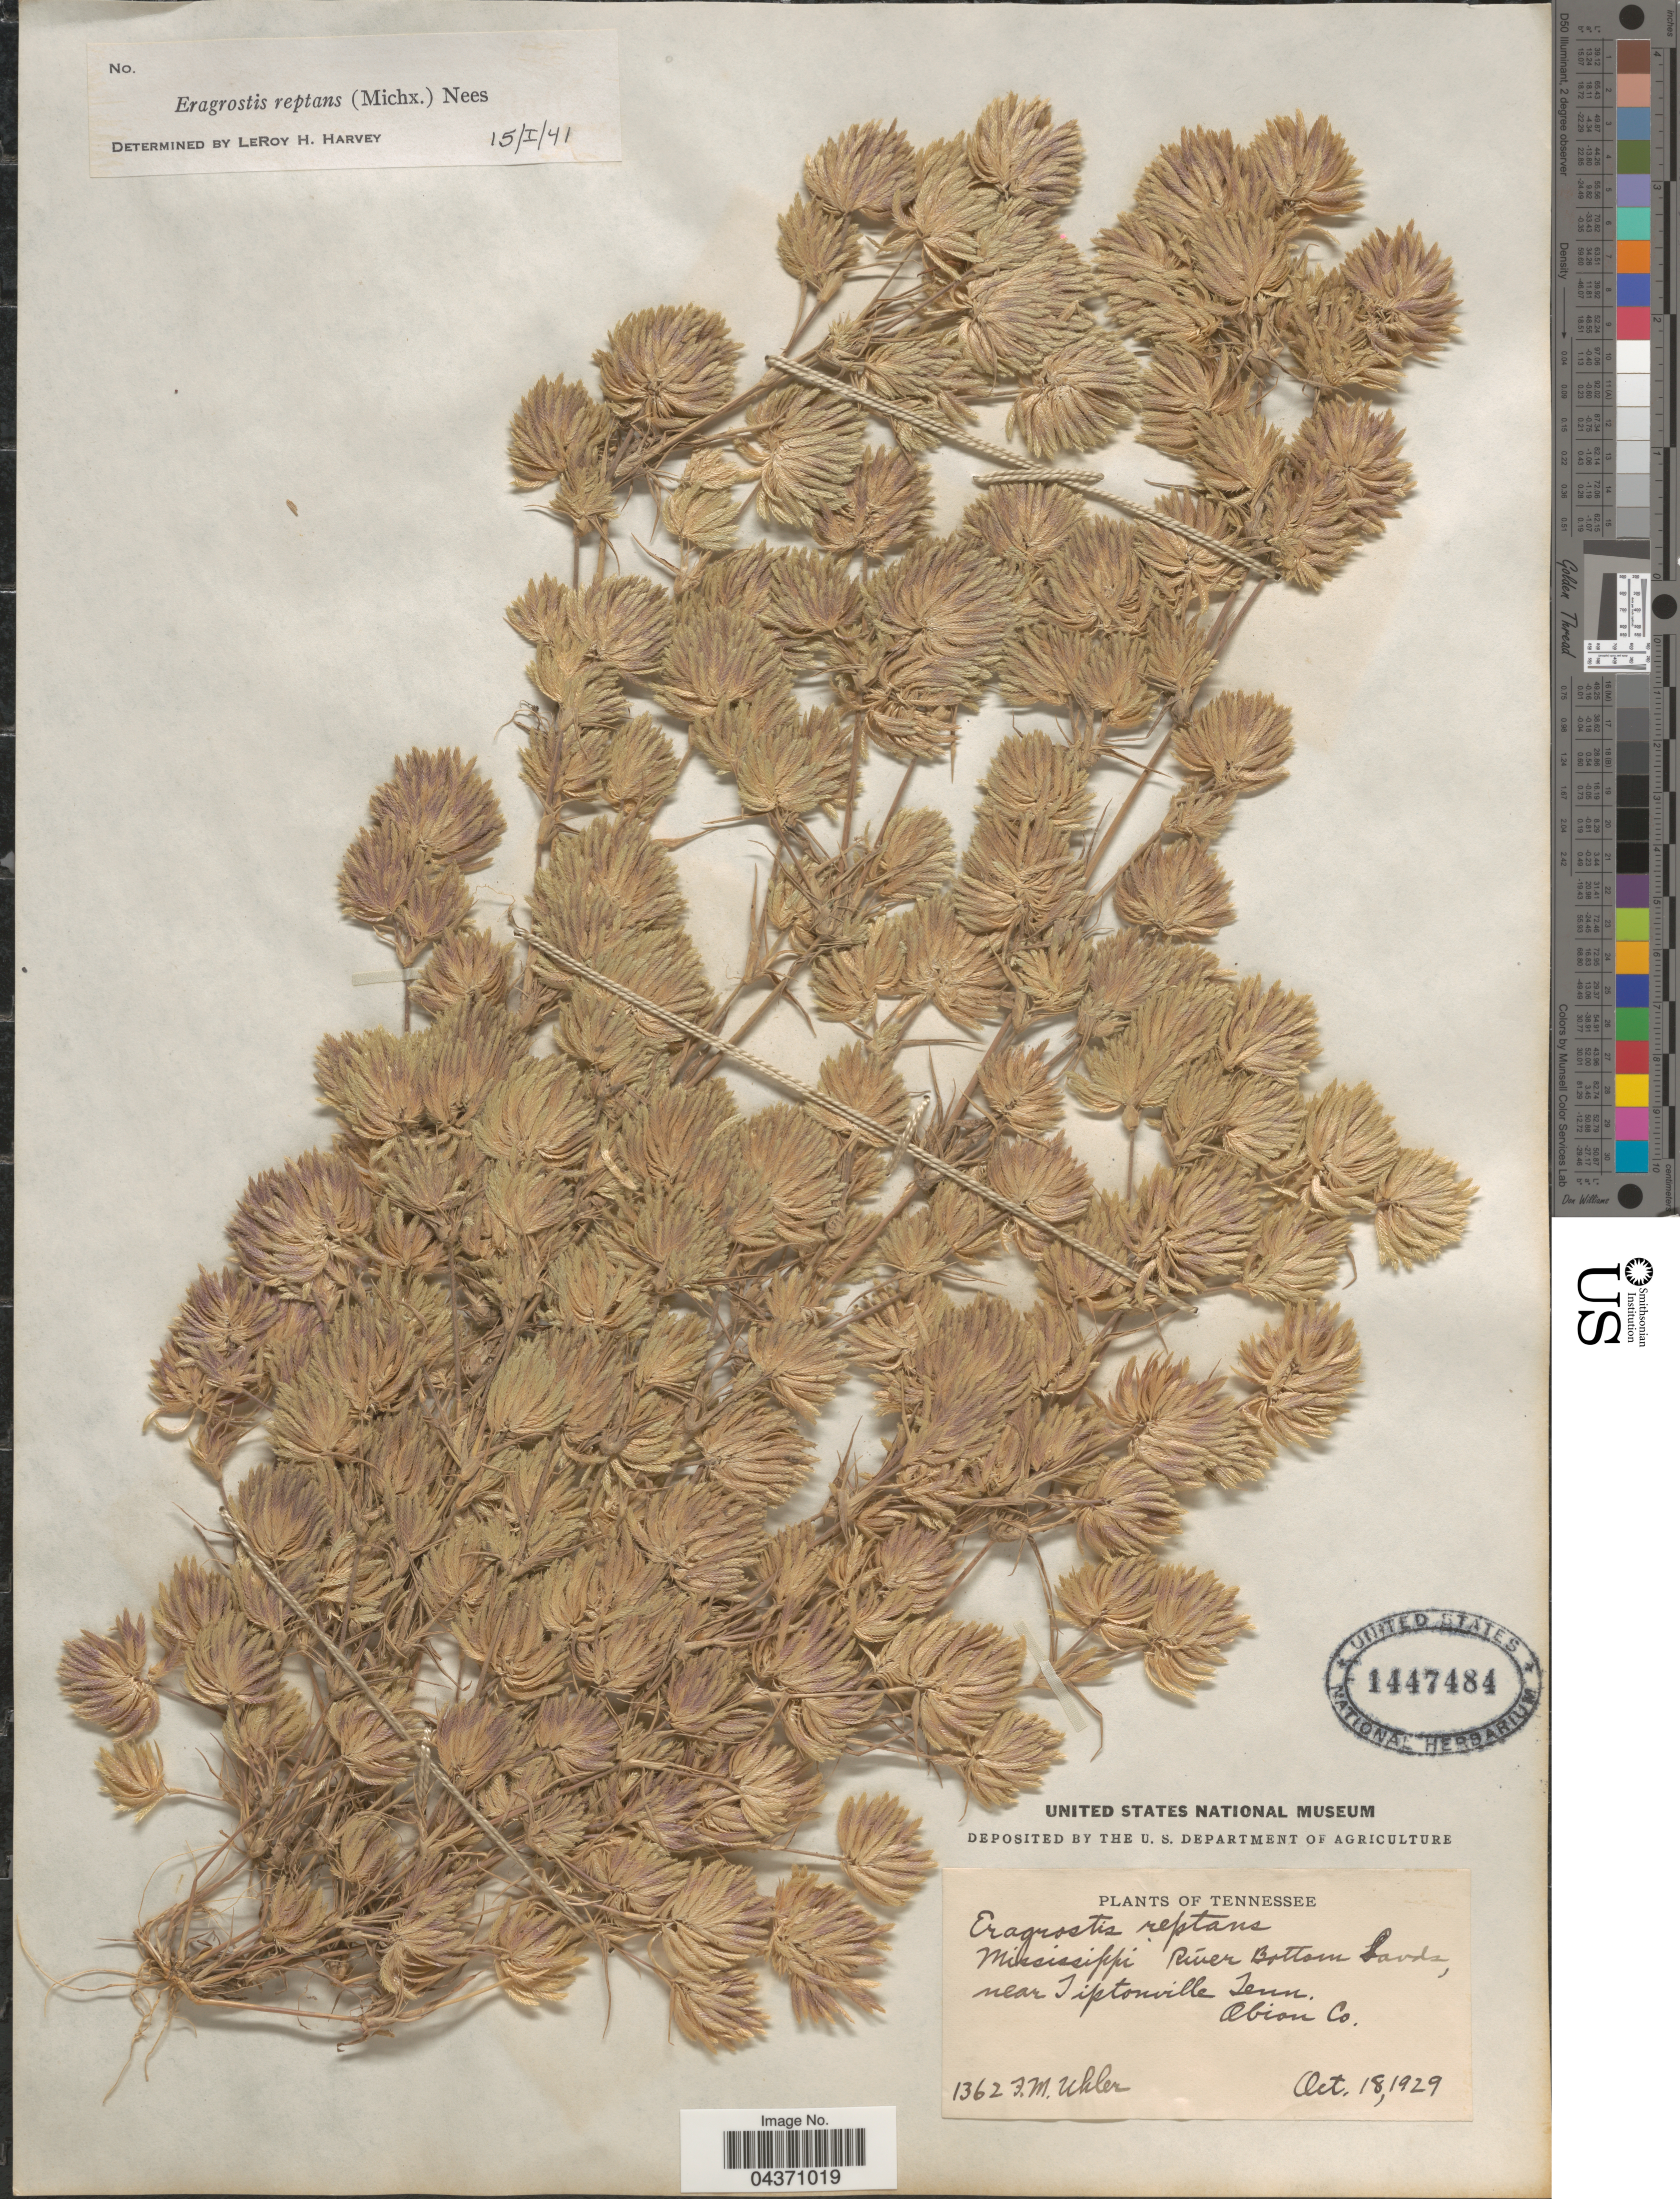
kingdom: Plantae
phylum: Tracheophyta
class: Liliopsida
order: Poales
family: Poaceae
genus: Eragrostis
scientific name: Eragrostis reptans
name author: (Michx.) Nees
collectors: F. M. Uhler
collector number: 1362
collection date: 1929-10-18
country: United States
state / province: Tennessee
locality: Mississippi River Bottom Lands, near Tiptonville Tenn. Abion Co.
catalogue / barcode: US 1447484